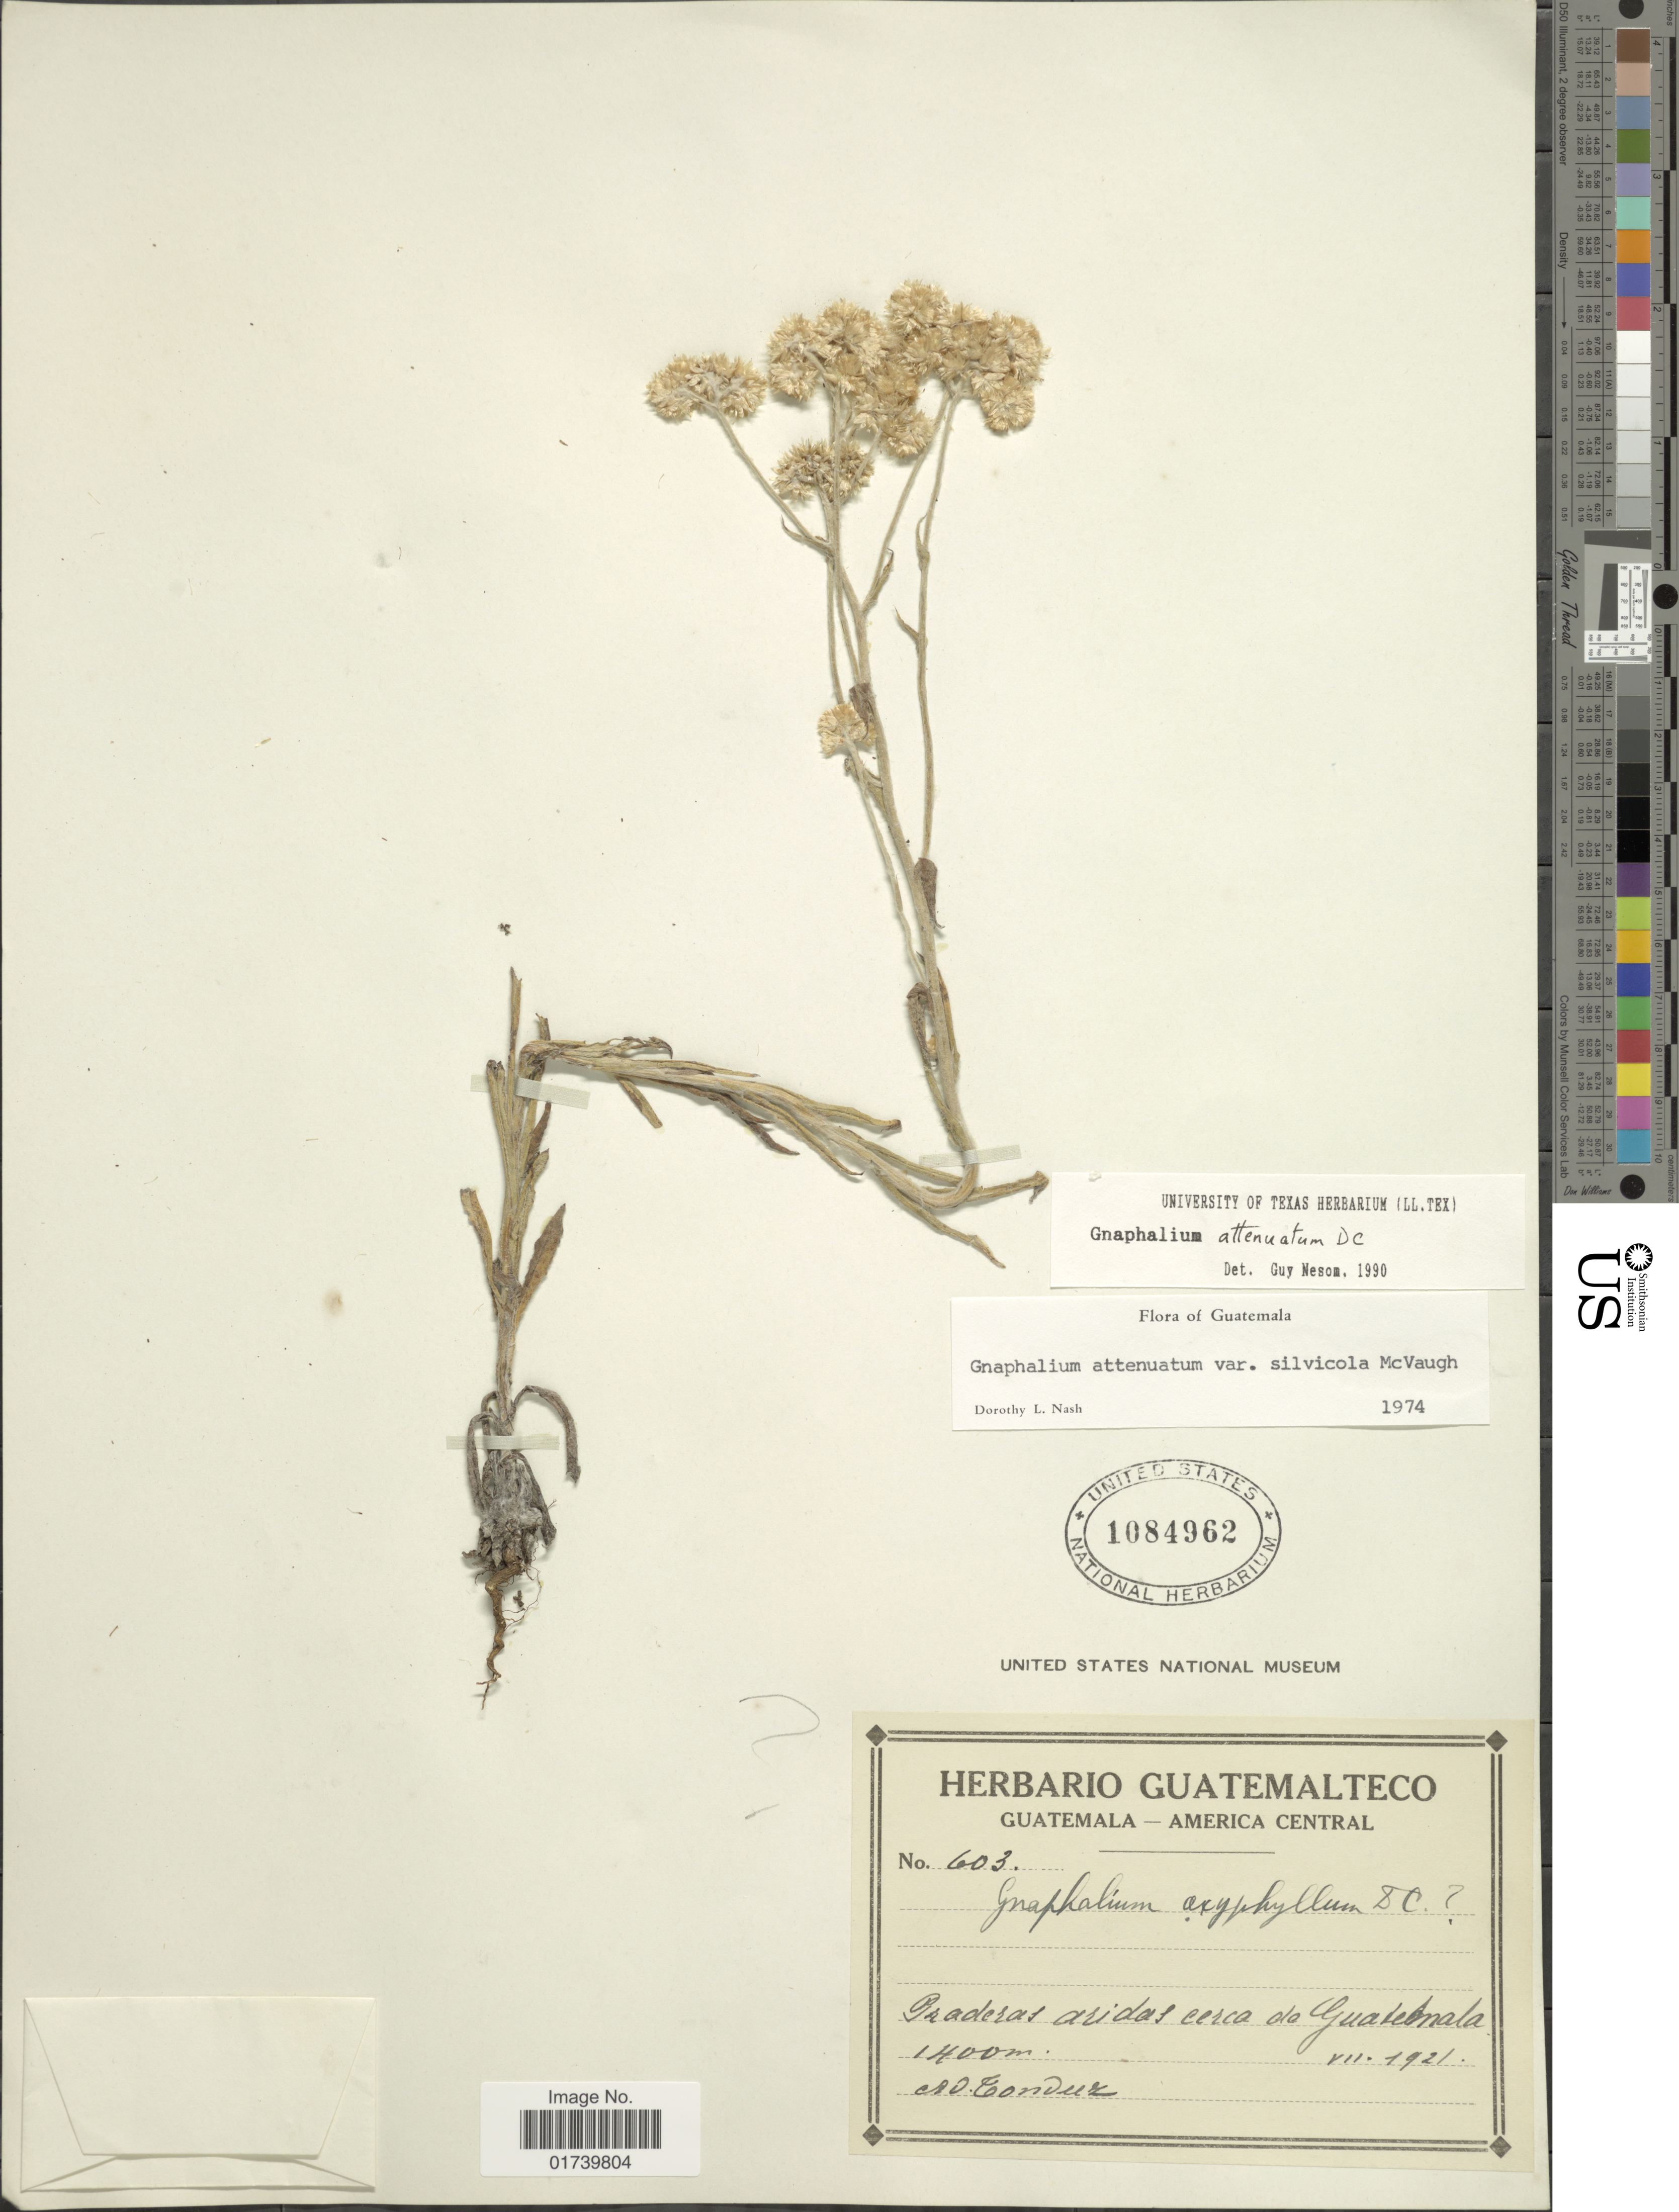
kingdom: Plantae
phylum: Tracheophyta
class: Magnoliopsida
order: Asterales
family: Asteraceae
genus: Pseudognaphalium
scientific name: Pseudognaphalium pruskii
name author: G.L. Nesom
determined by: Nesom, Guy L.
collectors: A. Tonduz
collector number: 603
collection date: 1921-07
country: Guatemala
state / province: Guatemala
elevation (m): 1400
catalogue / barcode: US 1084962